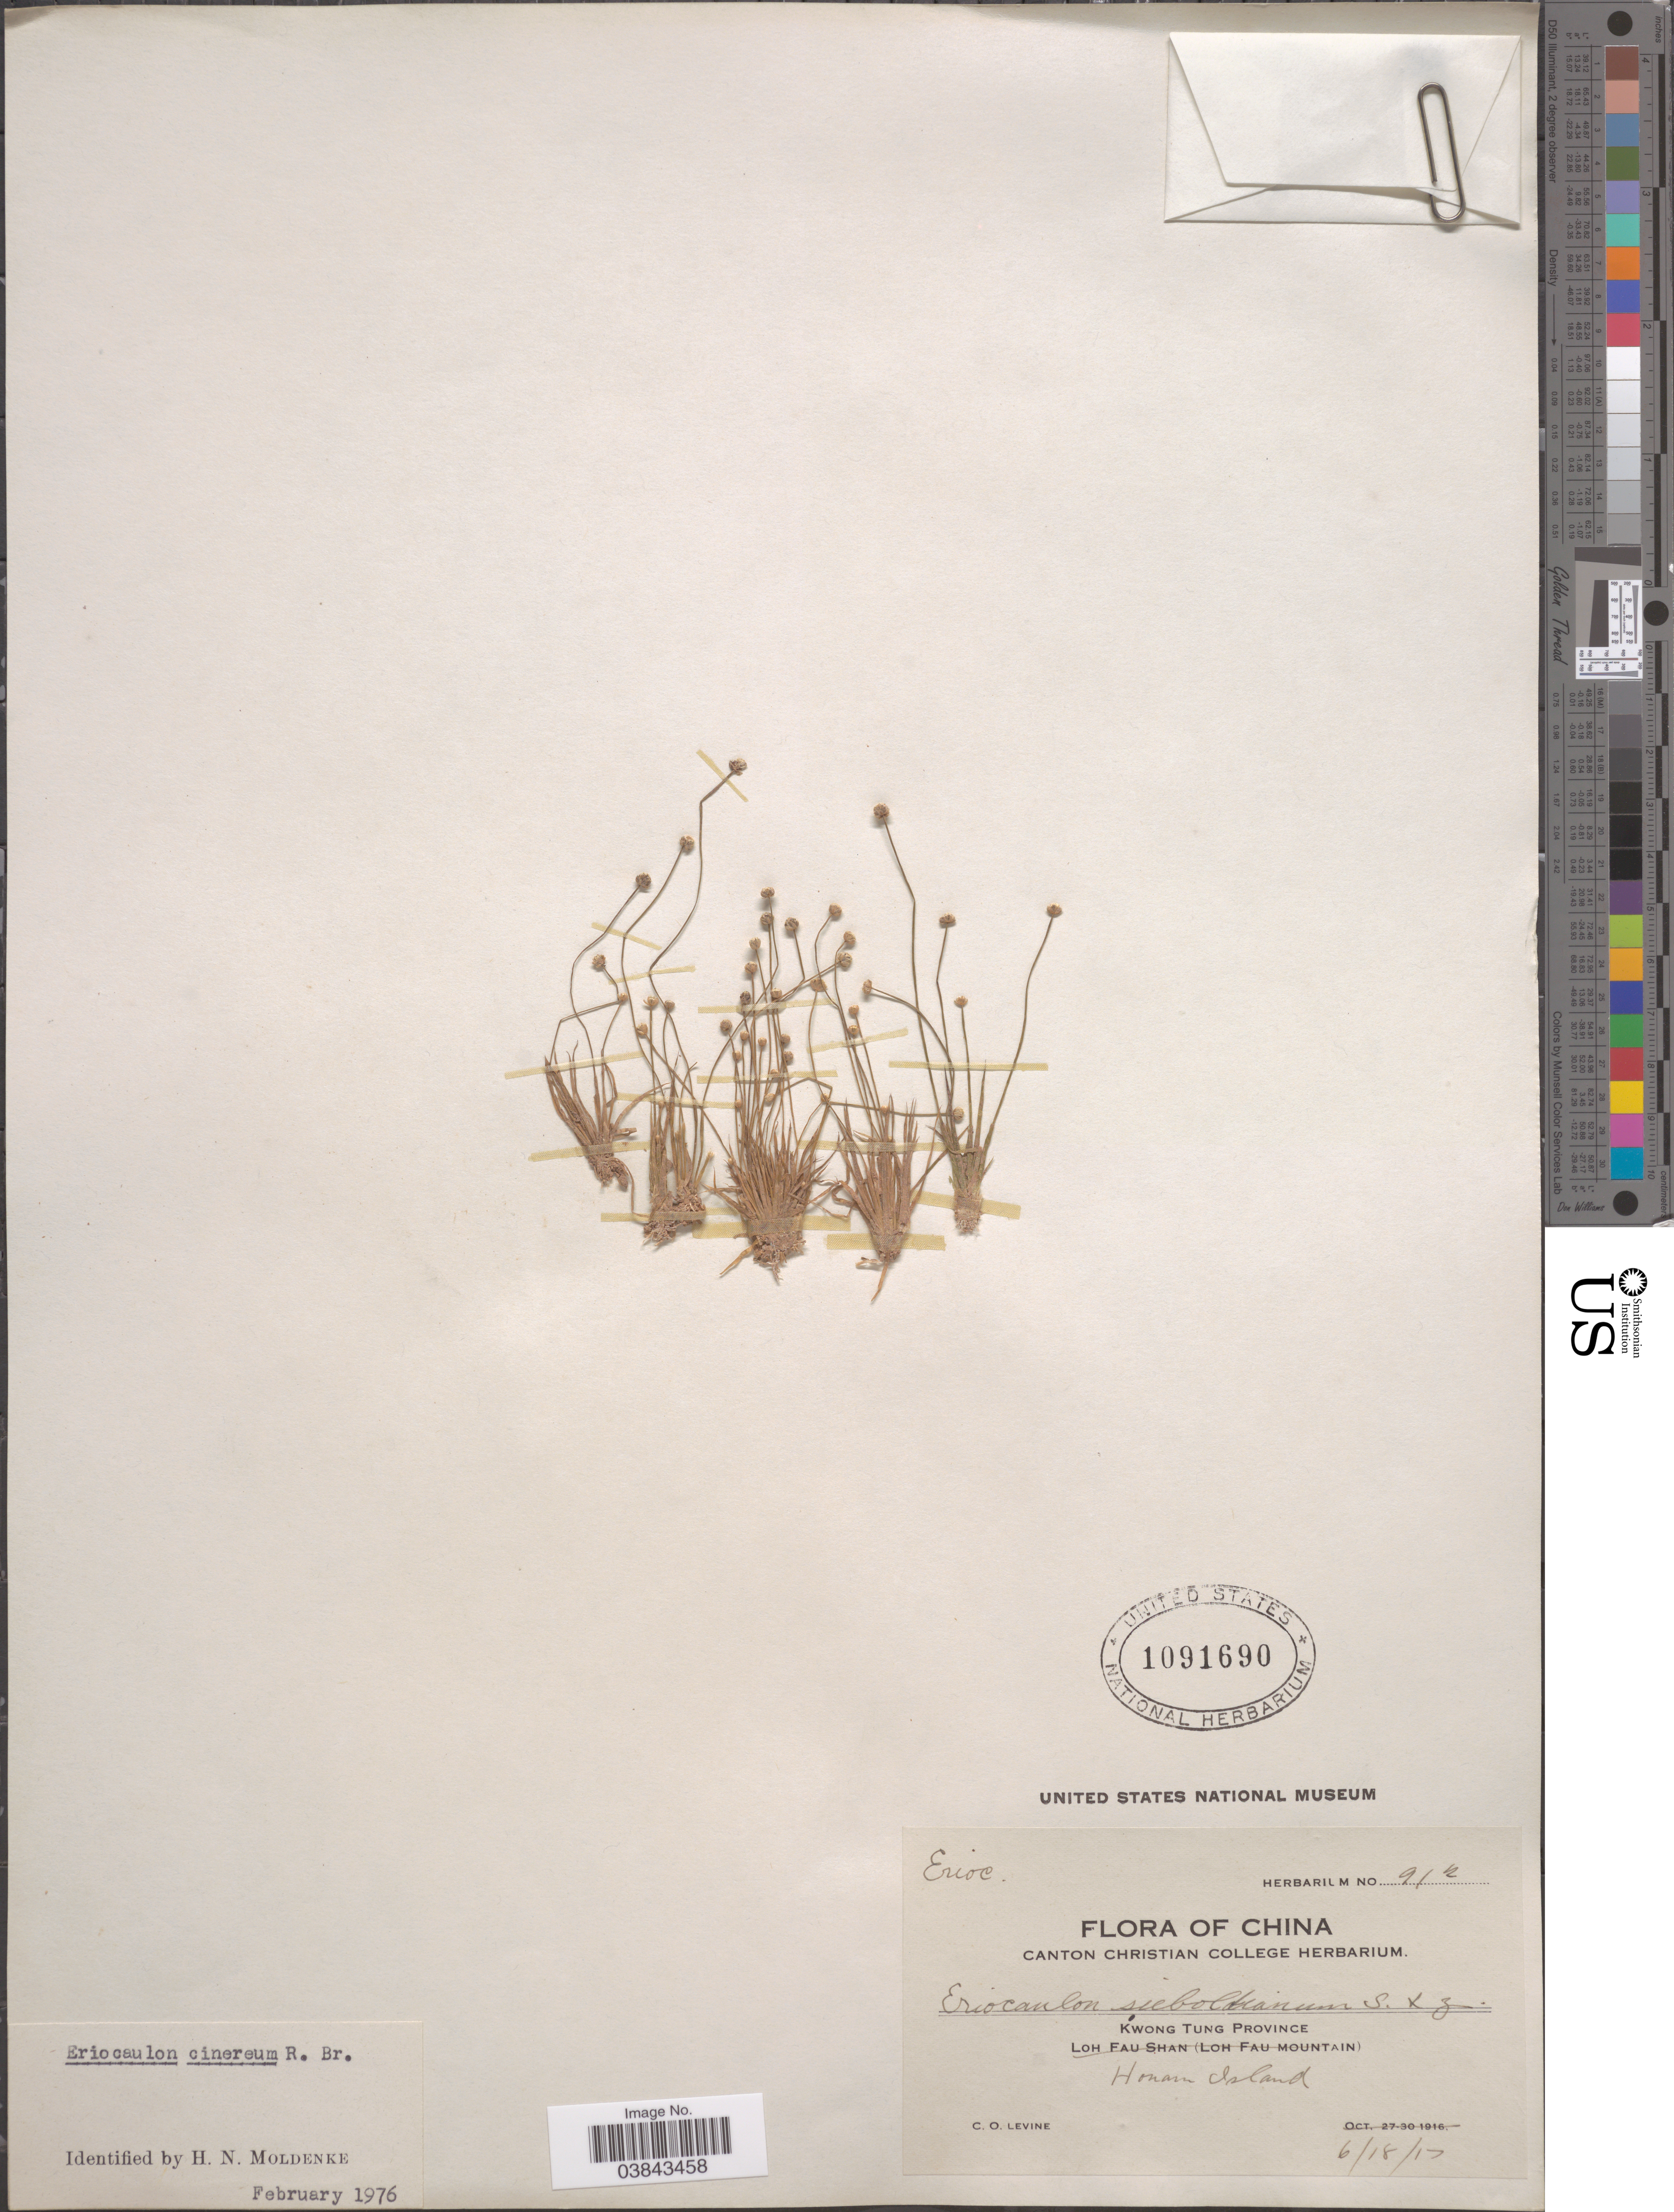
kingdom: Plantae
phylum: Tracheophyta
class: Liliopsida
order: Poales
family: Eriocaulaceae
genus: Eriocaulon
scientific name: Eriocaulon cinereum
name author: R. Br.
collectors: C. O. Levine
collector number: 912*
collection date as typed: Transcribed d/m/y: 18/6/17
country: China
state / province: Guangdong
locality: Kwong Tung Province. Honam Island.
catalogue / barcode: US 1091690